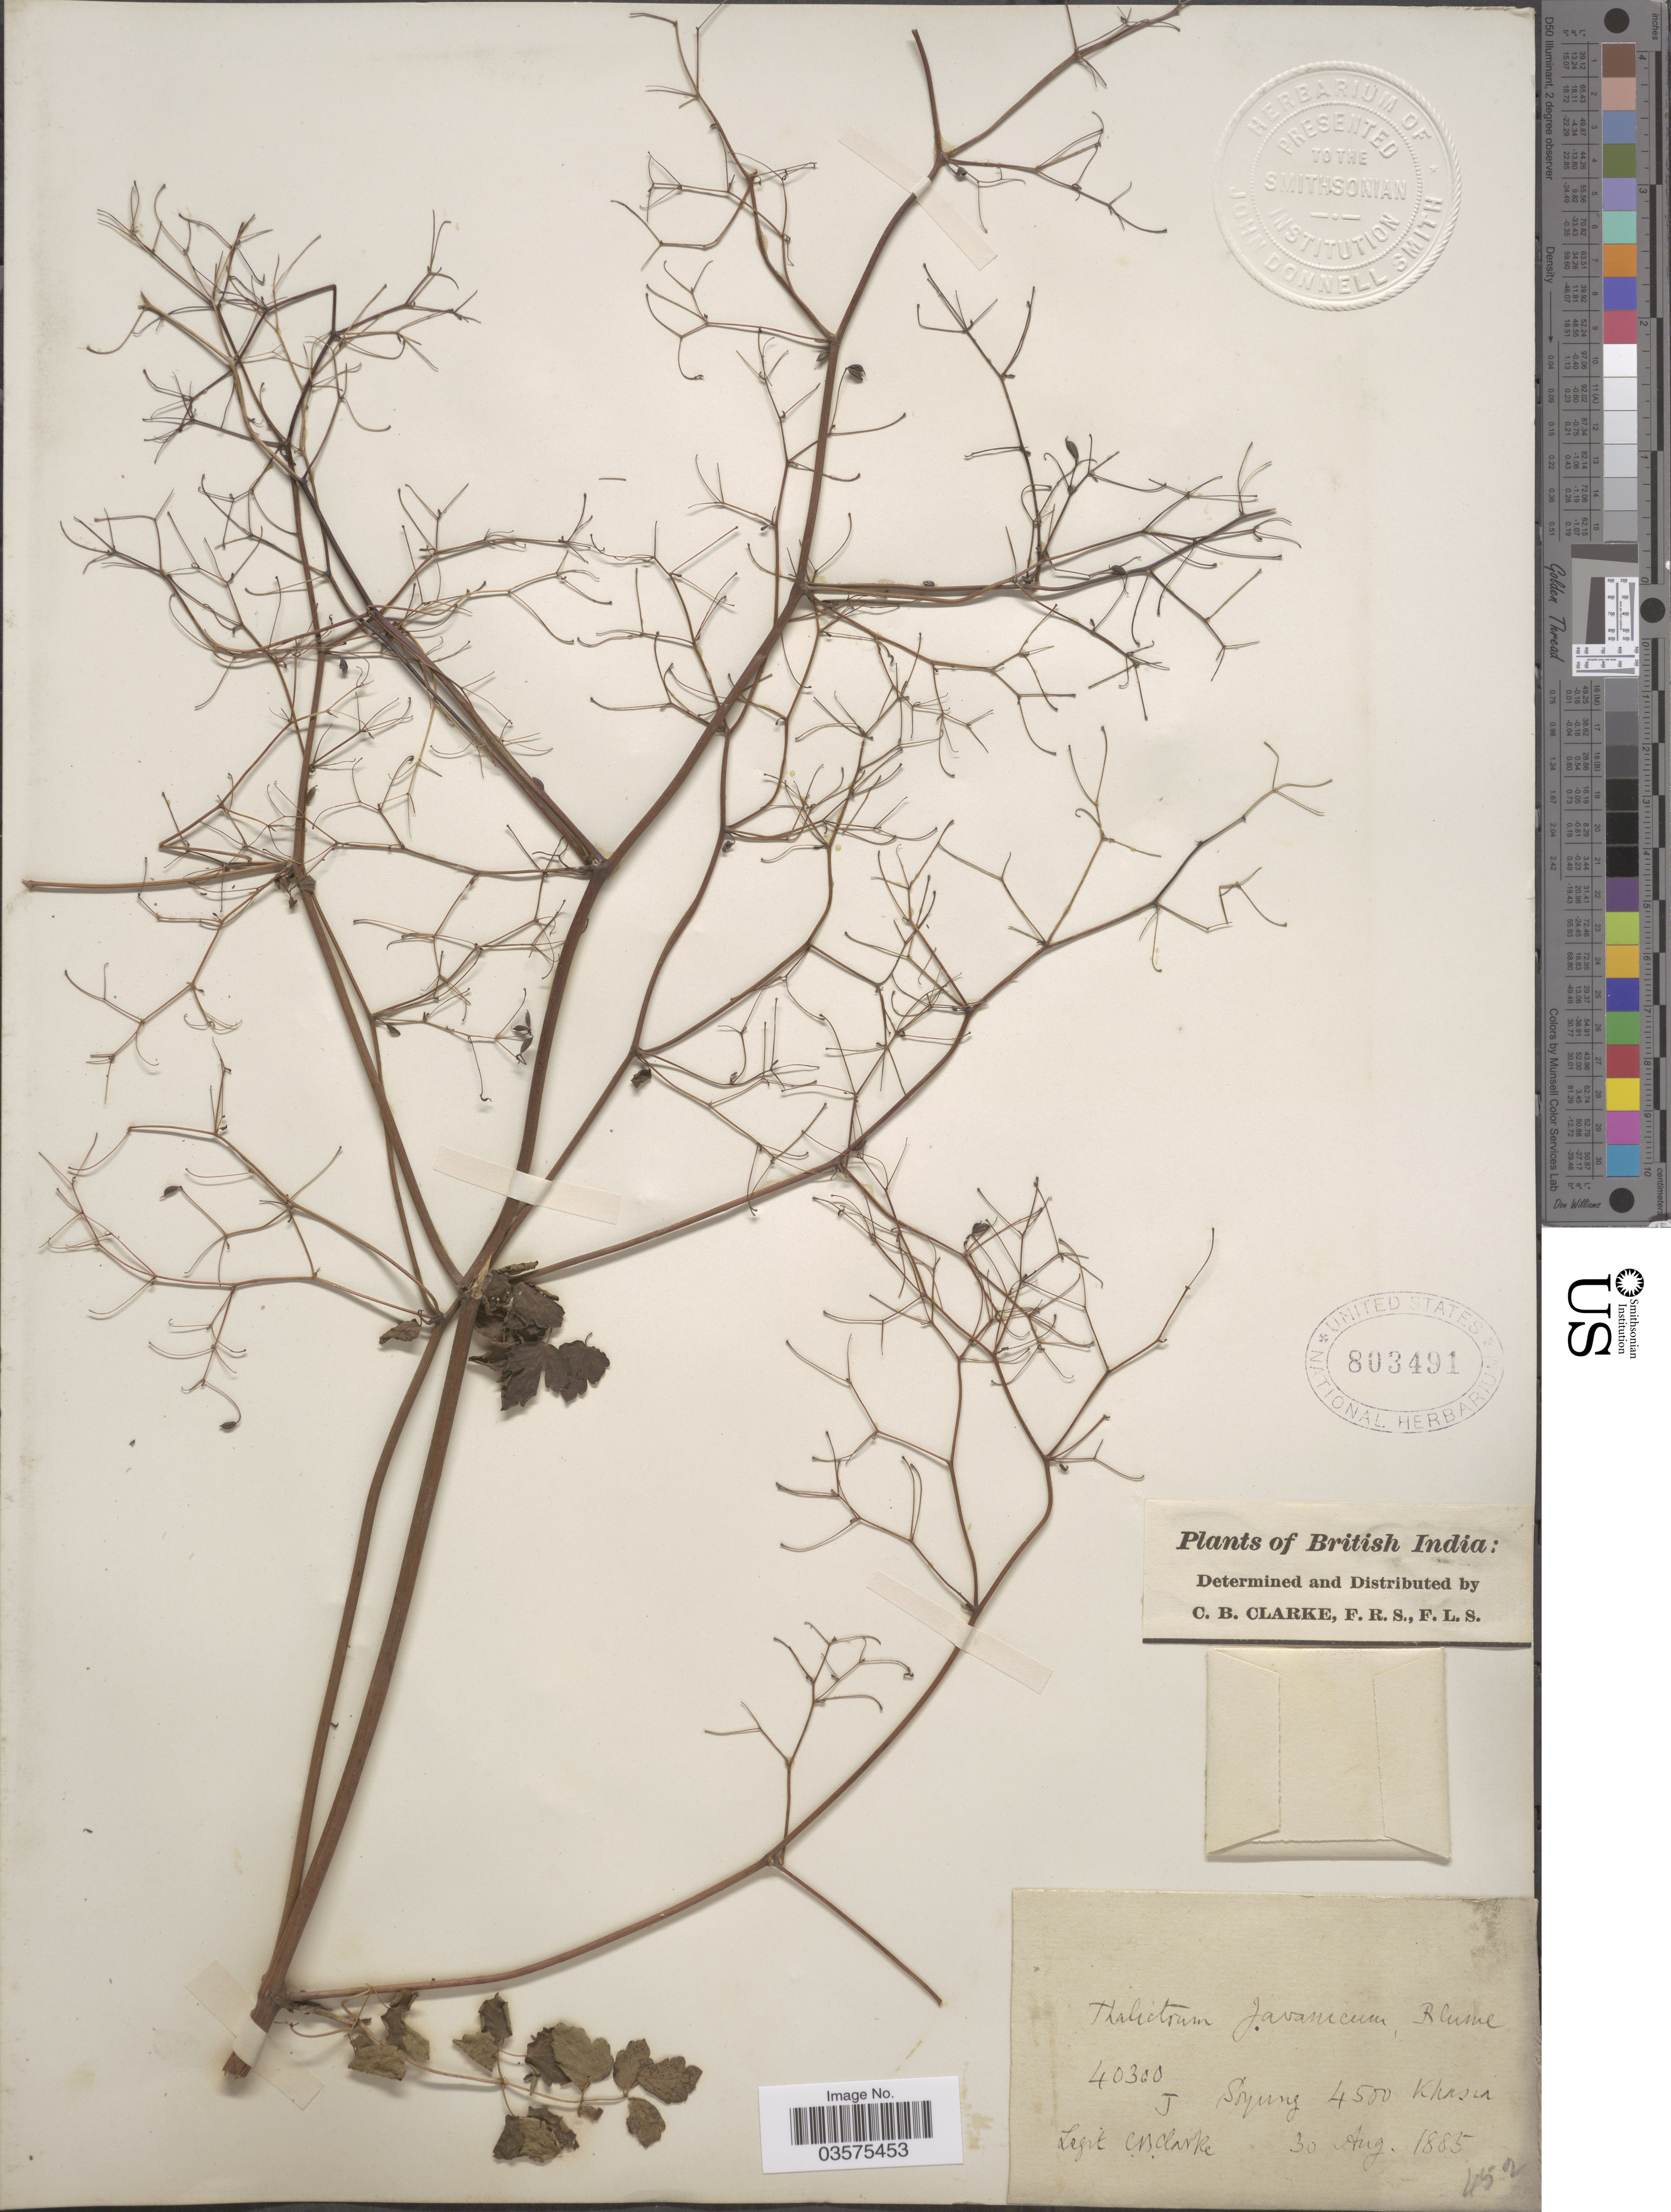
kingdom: Plantae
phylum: Tracheophyta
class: Magnoliopsida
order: Ranunculales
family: Ranunculaceae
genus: Thalictrum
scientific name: Thalictrum javanicum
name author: Blume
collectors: C. B. Clarke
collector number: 40300J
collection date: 1885-08-30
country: India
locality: British India. Soyung. Khasia.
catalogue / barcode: US 803491